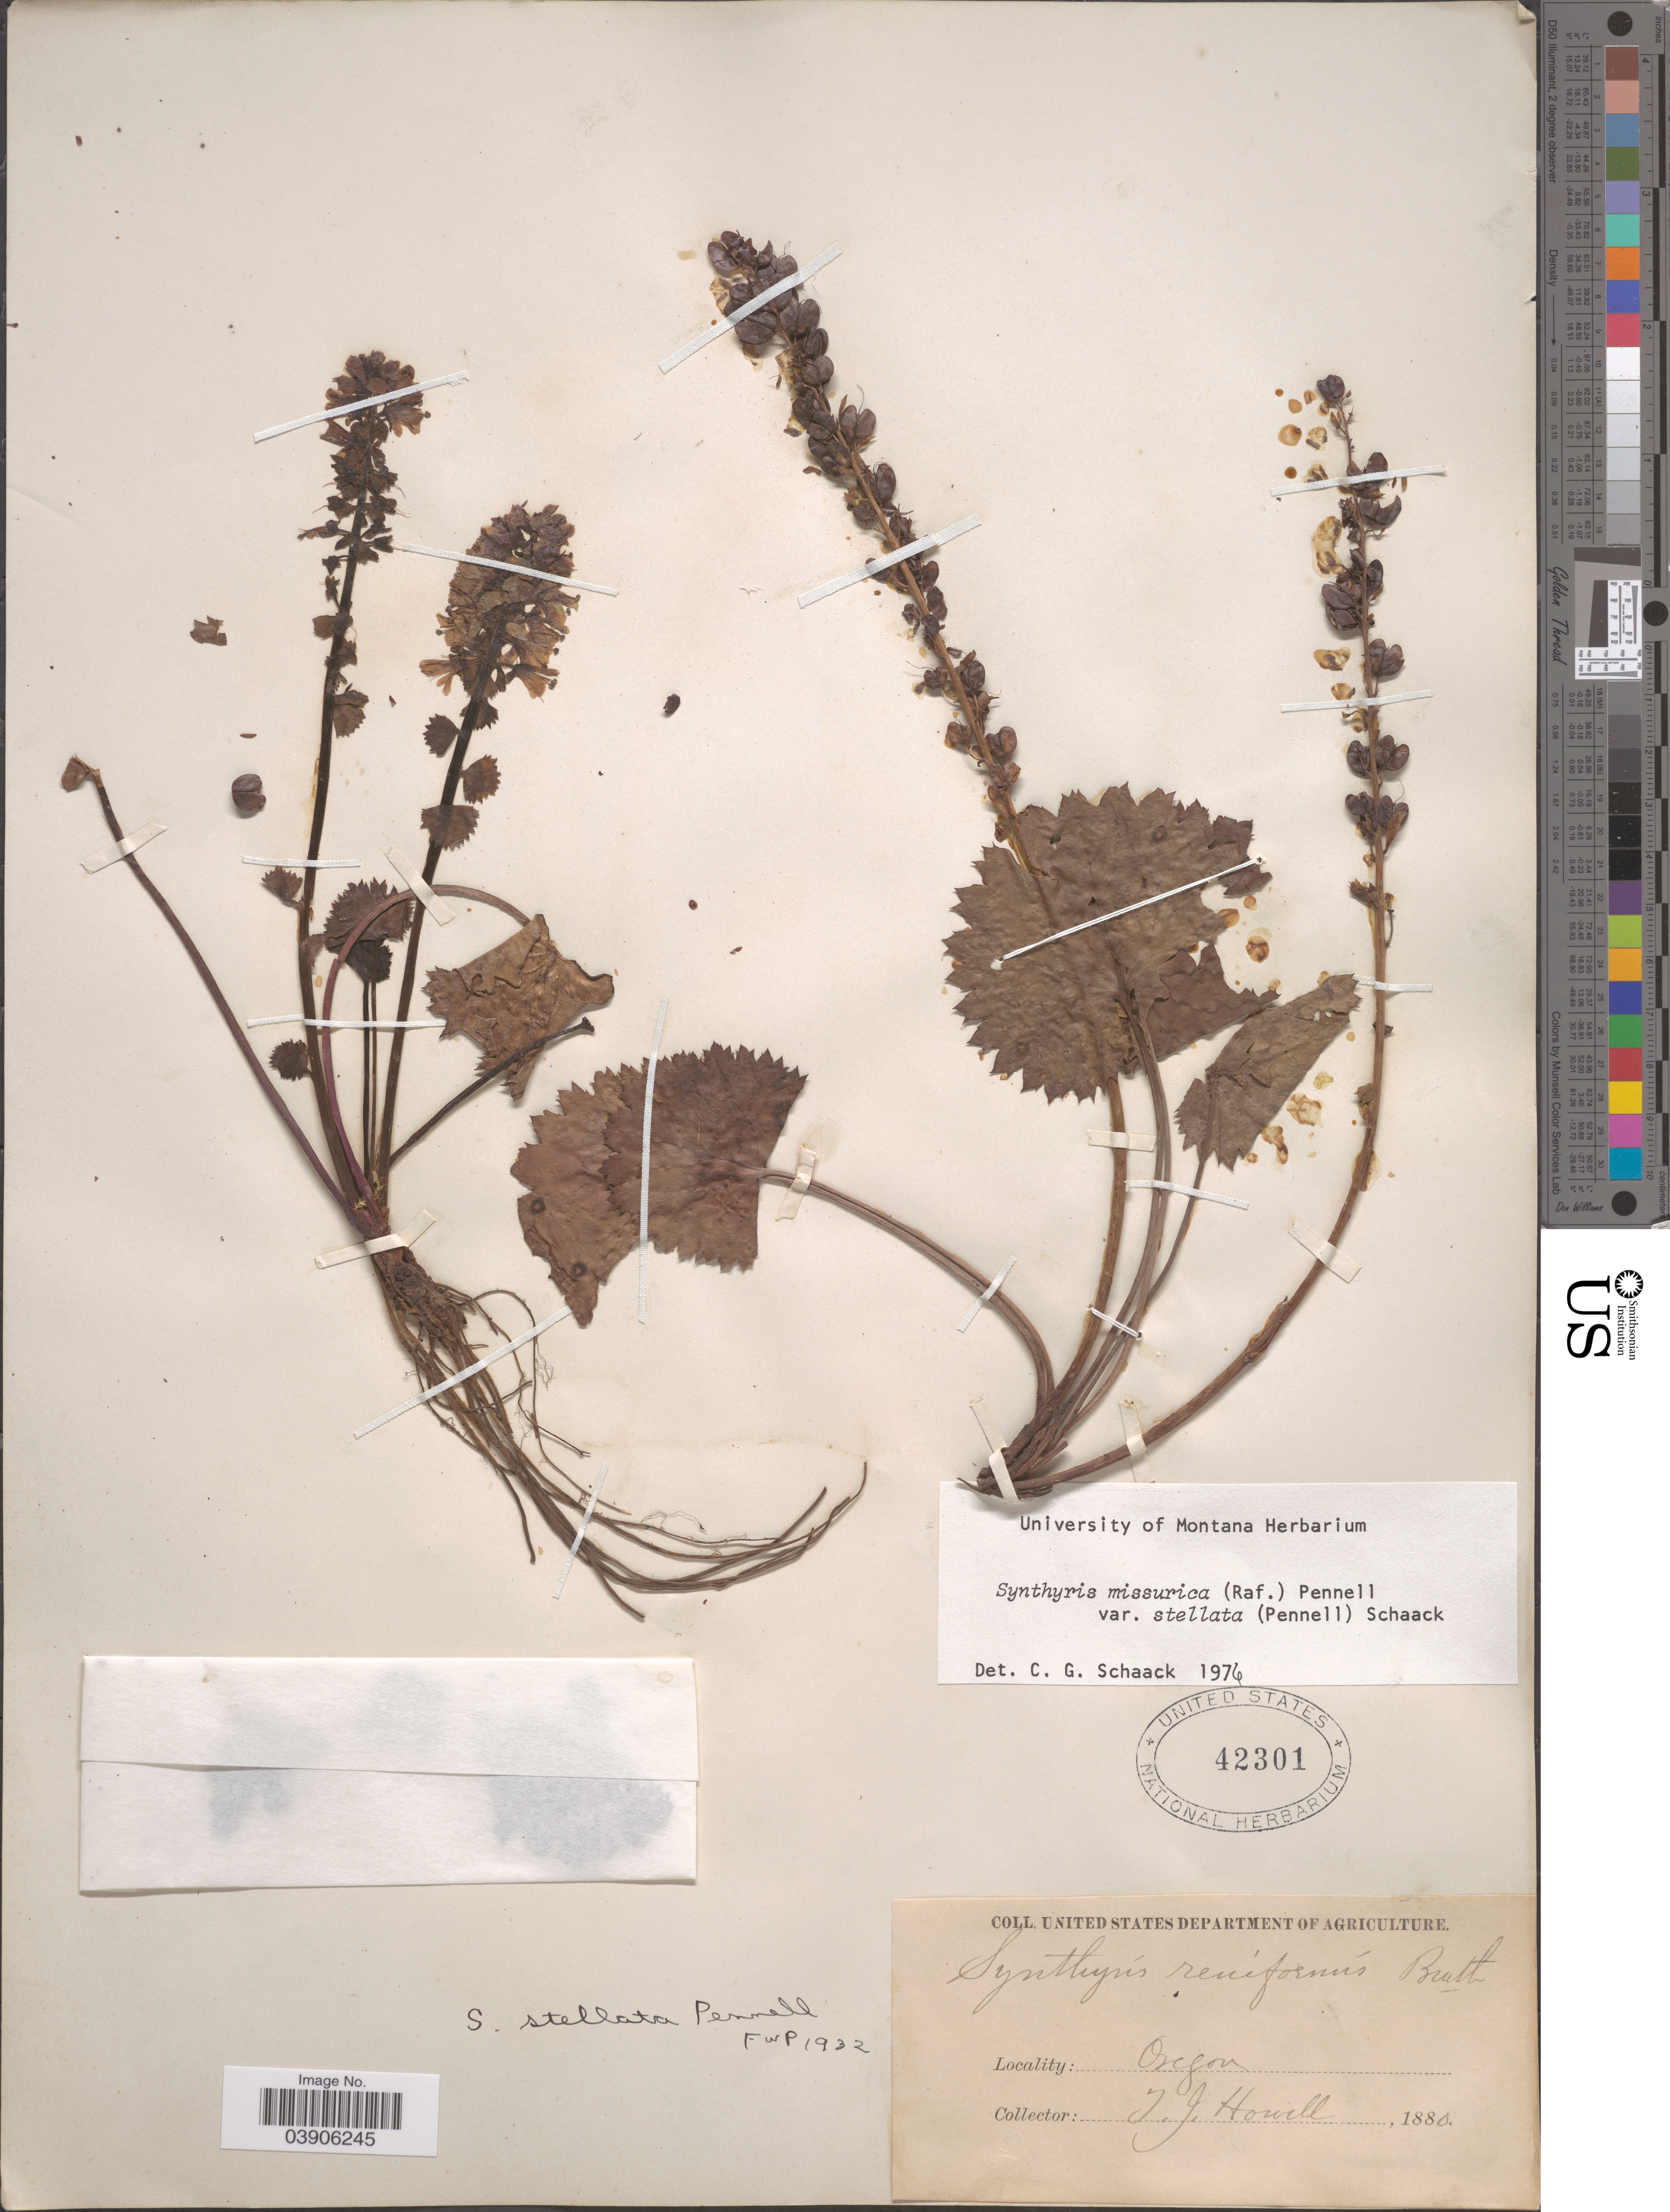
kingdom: Plantae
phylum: Tracheophyta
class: Magnoliopsida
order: Lamiales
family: Plantaginaceae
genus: Synthyris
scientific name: Synthyris missurica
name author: (Raf.) Pennell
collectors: T. J. Howell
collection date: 1880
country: United States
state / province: Oregon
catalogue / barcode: US 42301